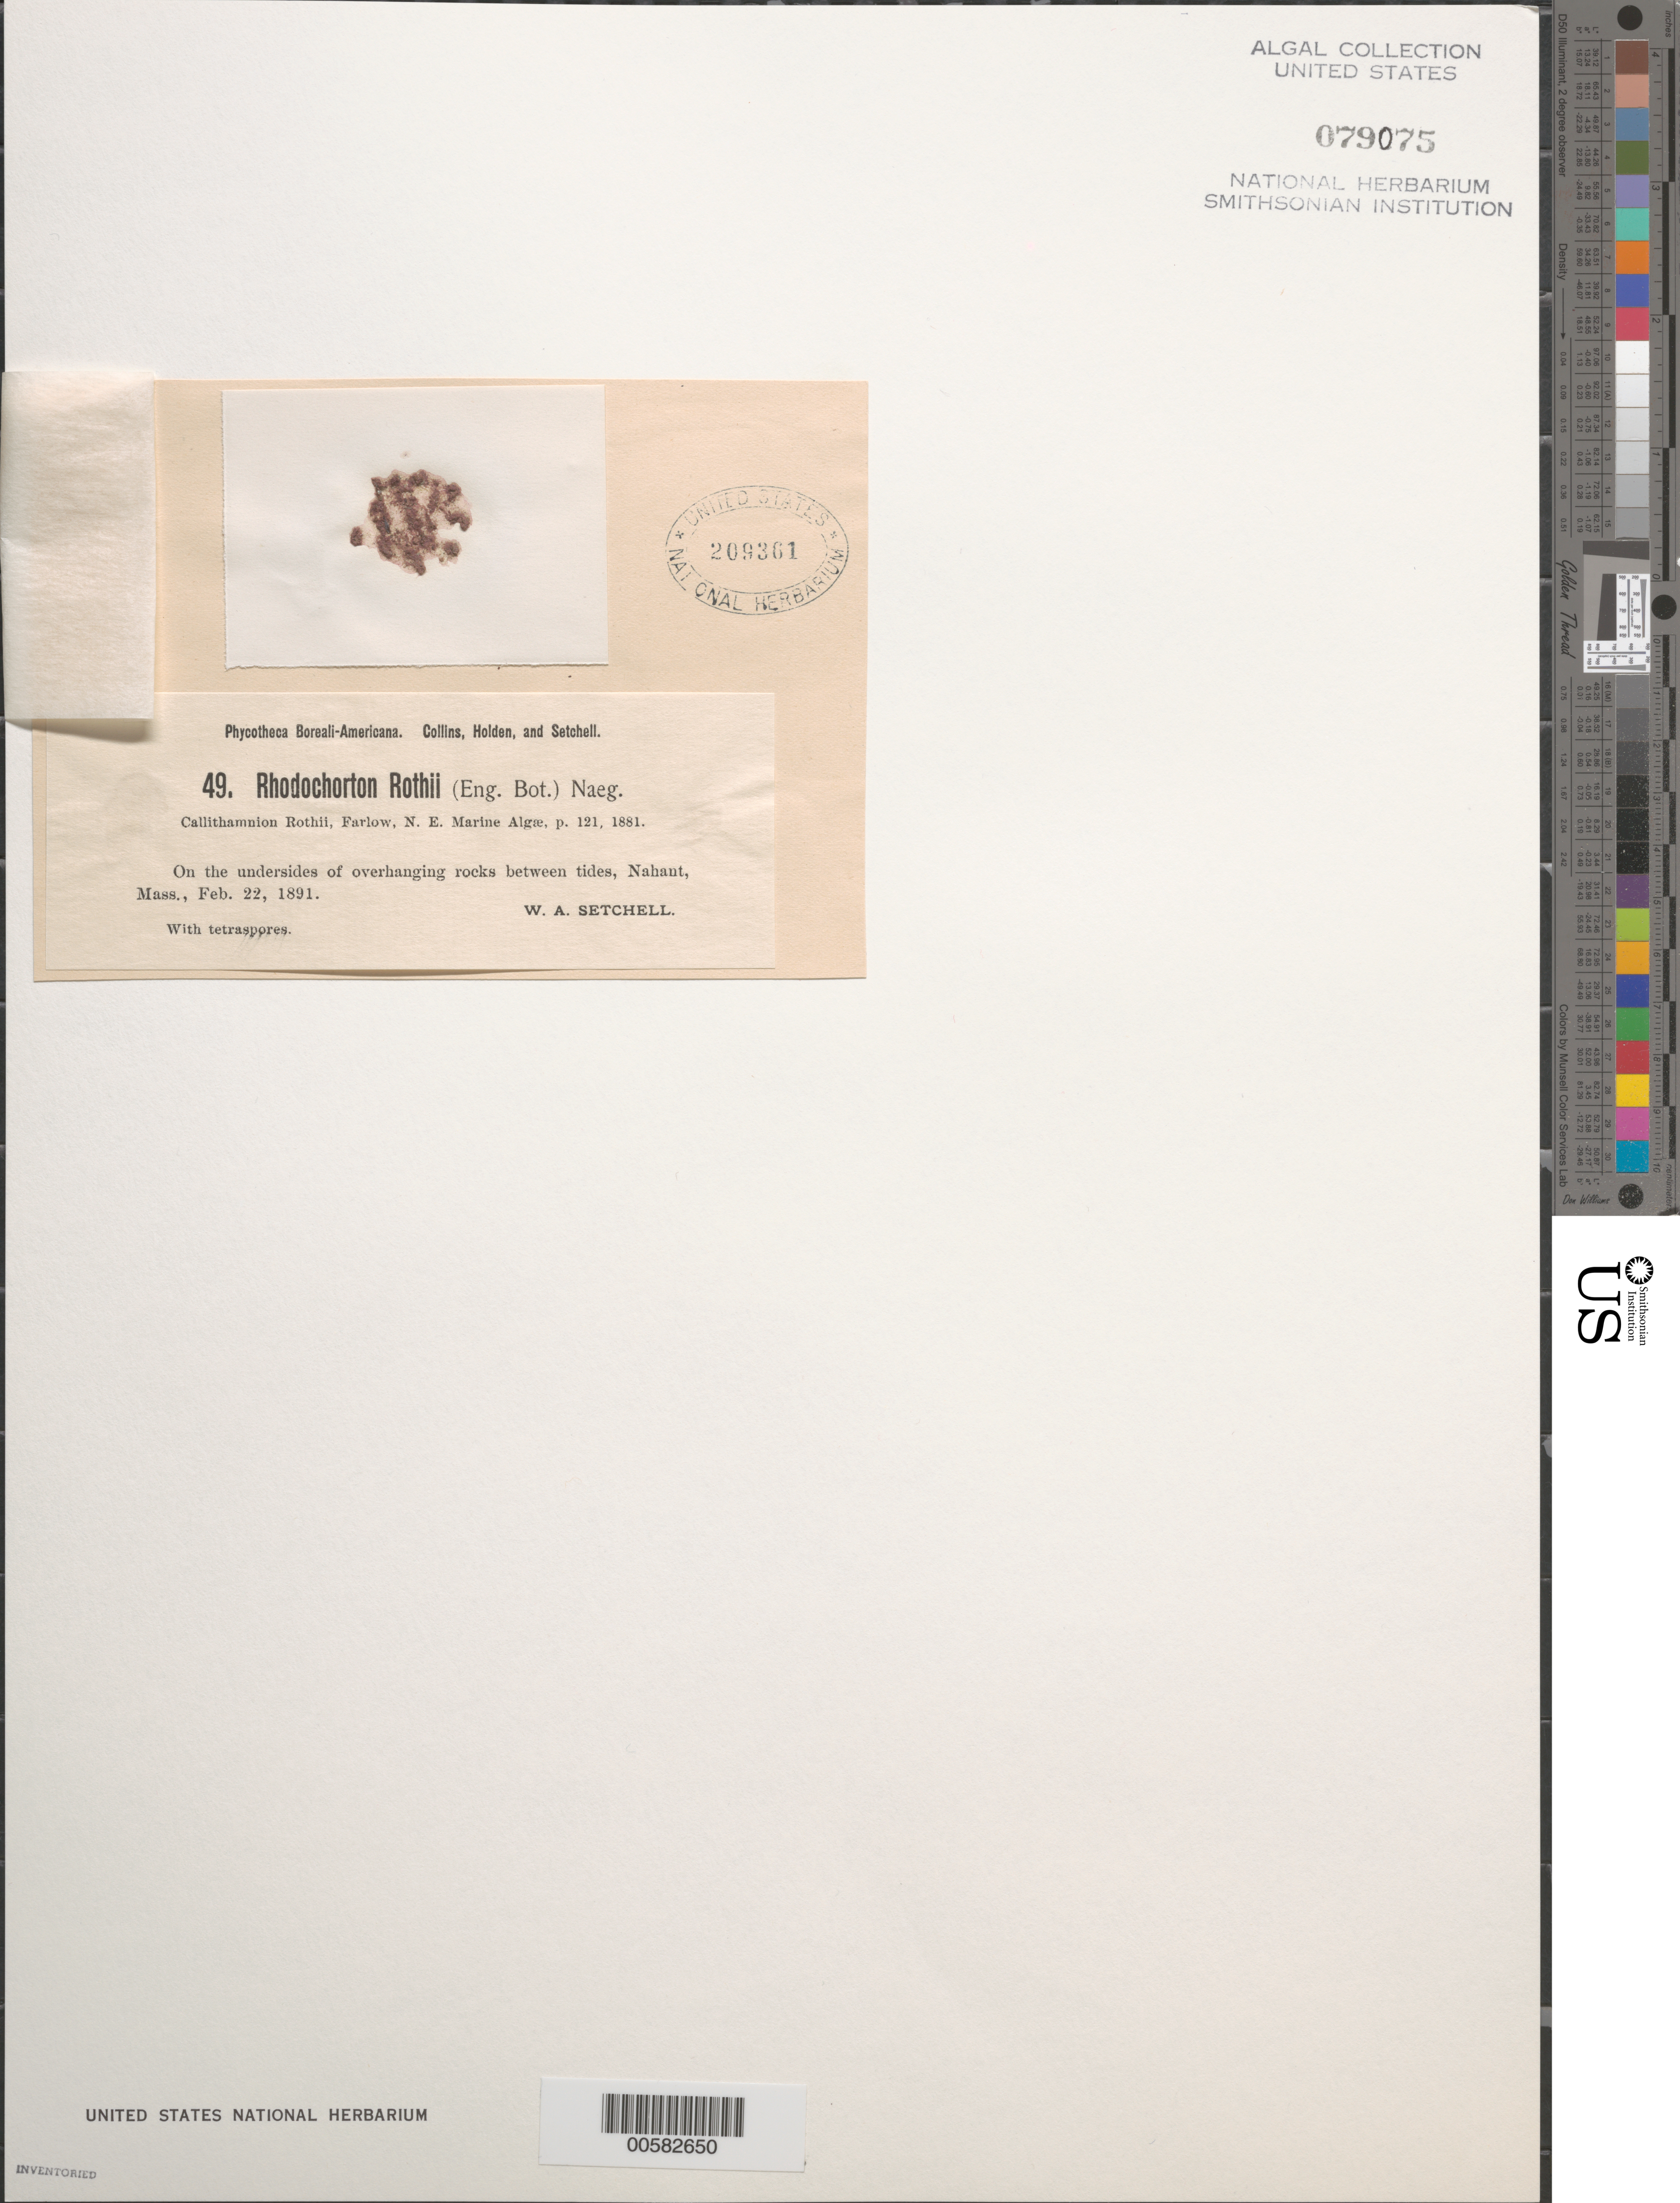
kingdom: Plantae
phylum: Rhodophyta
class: Florideophyceae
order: Acrochaetiales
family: Rhodochortonaceae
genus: Rhodochorton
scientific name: Rhodochorton purpureum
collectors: W. Setchell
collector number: PB-A 49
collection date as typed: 22 Feb 1891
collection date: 1891-02-22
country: United States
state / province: Massachusetts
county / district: Essex County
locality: Nahant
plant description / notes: Collins, Holden & Setchell, Phycotheca Boreali-Americana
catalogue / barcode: US 79075